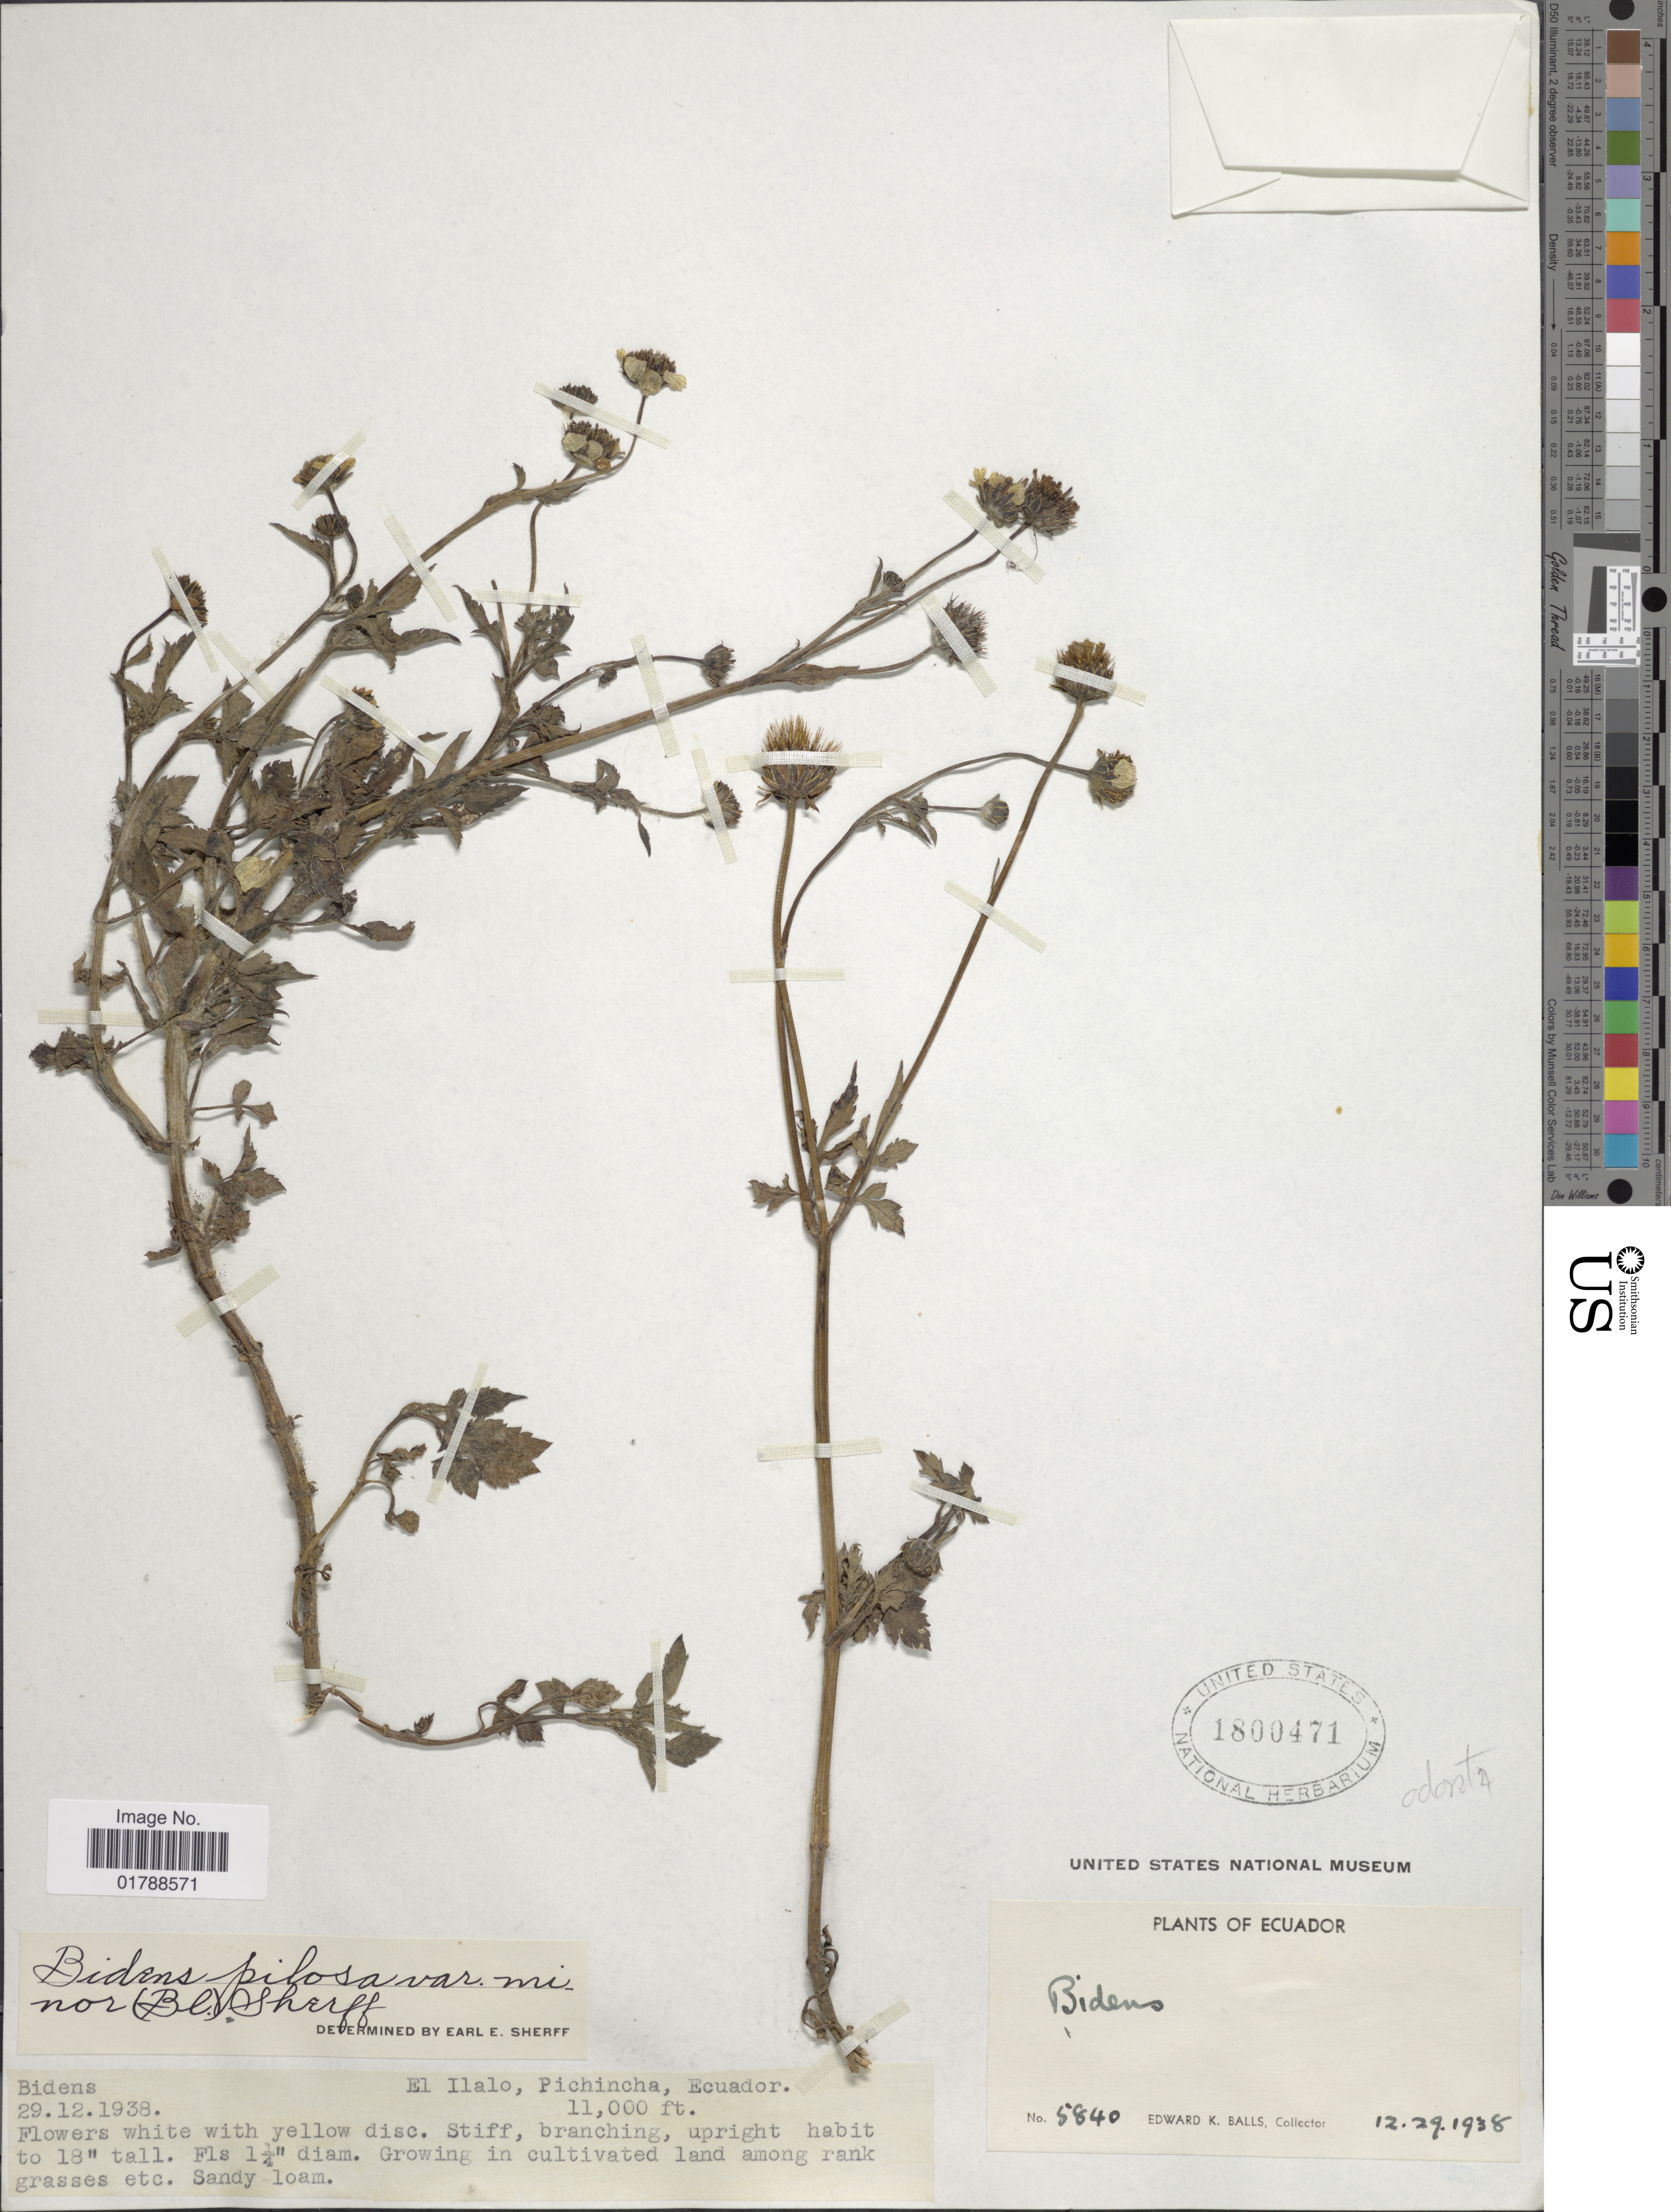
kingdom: Plantae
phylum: Tracheophyta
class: Magnoliopsida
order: Asterales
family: Asteraceae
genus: Bidens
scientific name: Bidens odorata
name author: Cav.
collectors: E. K. Balls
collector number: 5840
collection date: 1938-12-29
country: Ecuador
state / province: Pichincha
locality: El Ilalo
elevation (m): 3353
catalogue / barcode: US 1800471